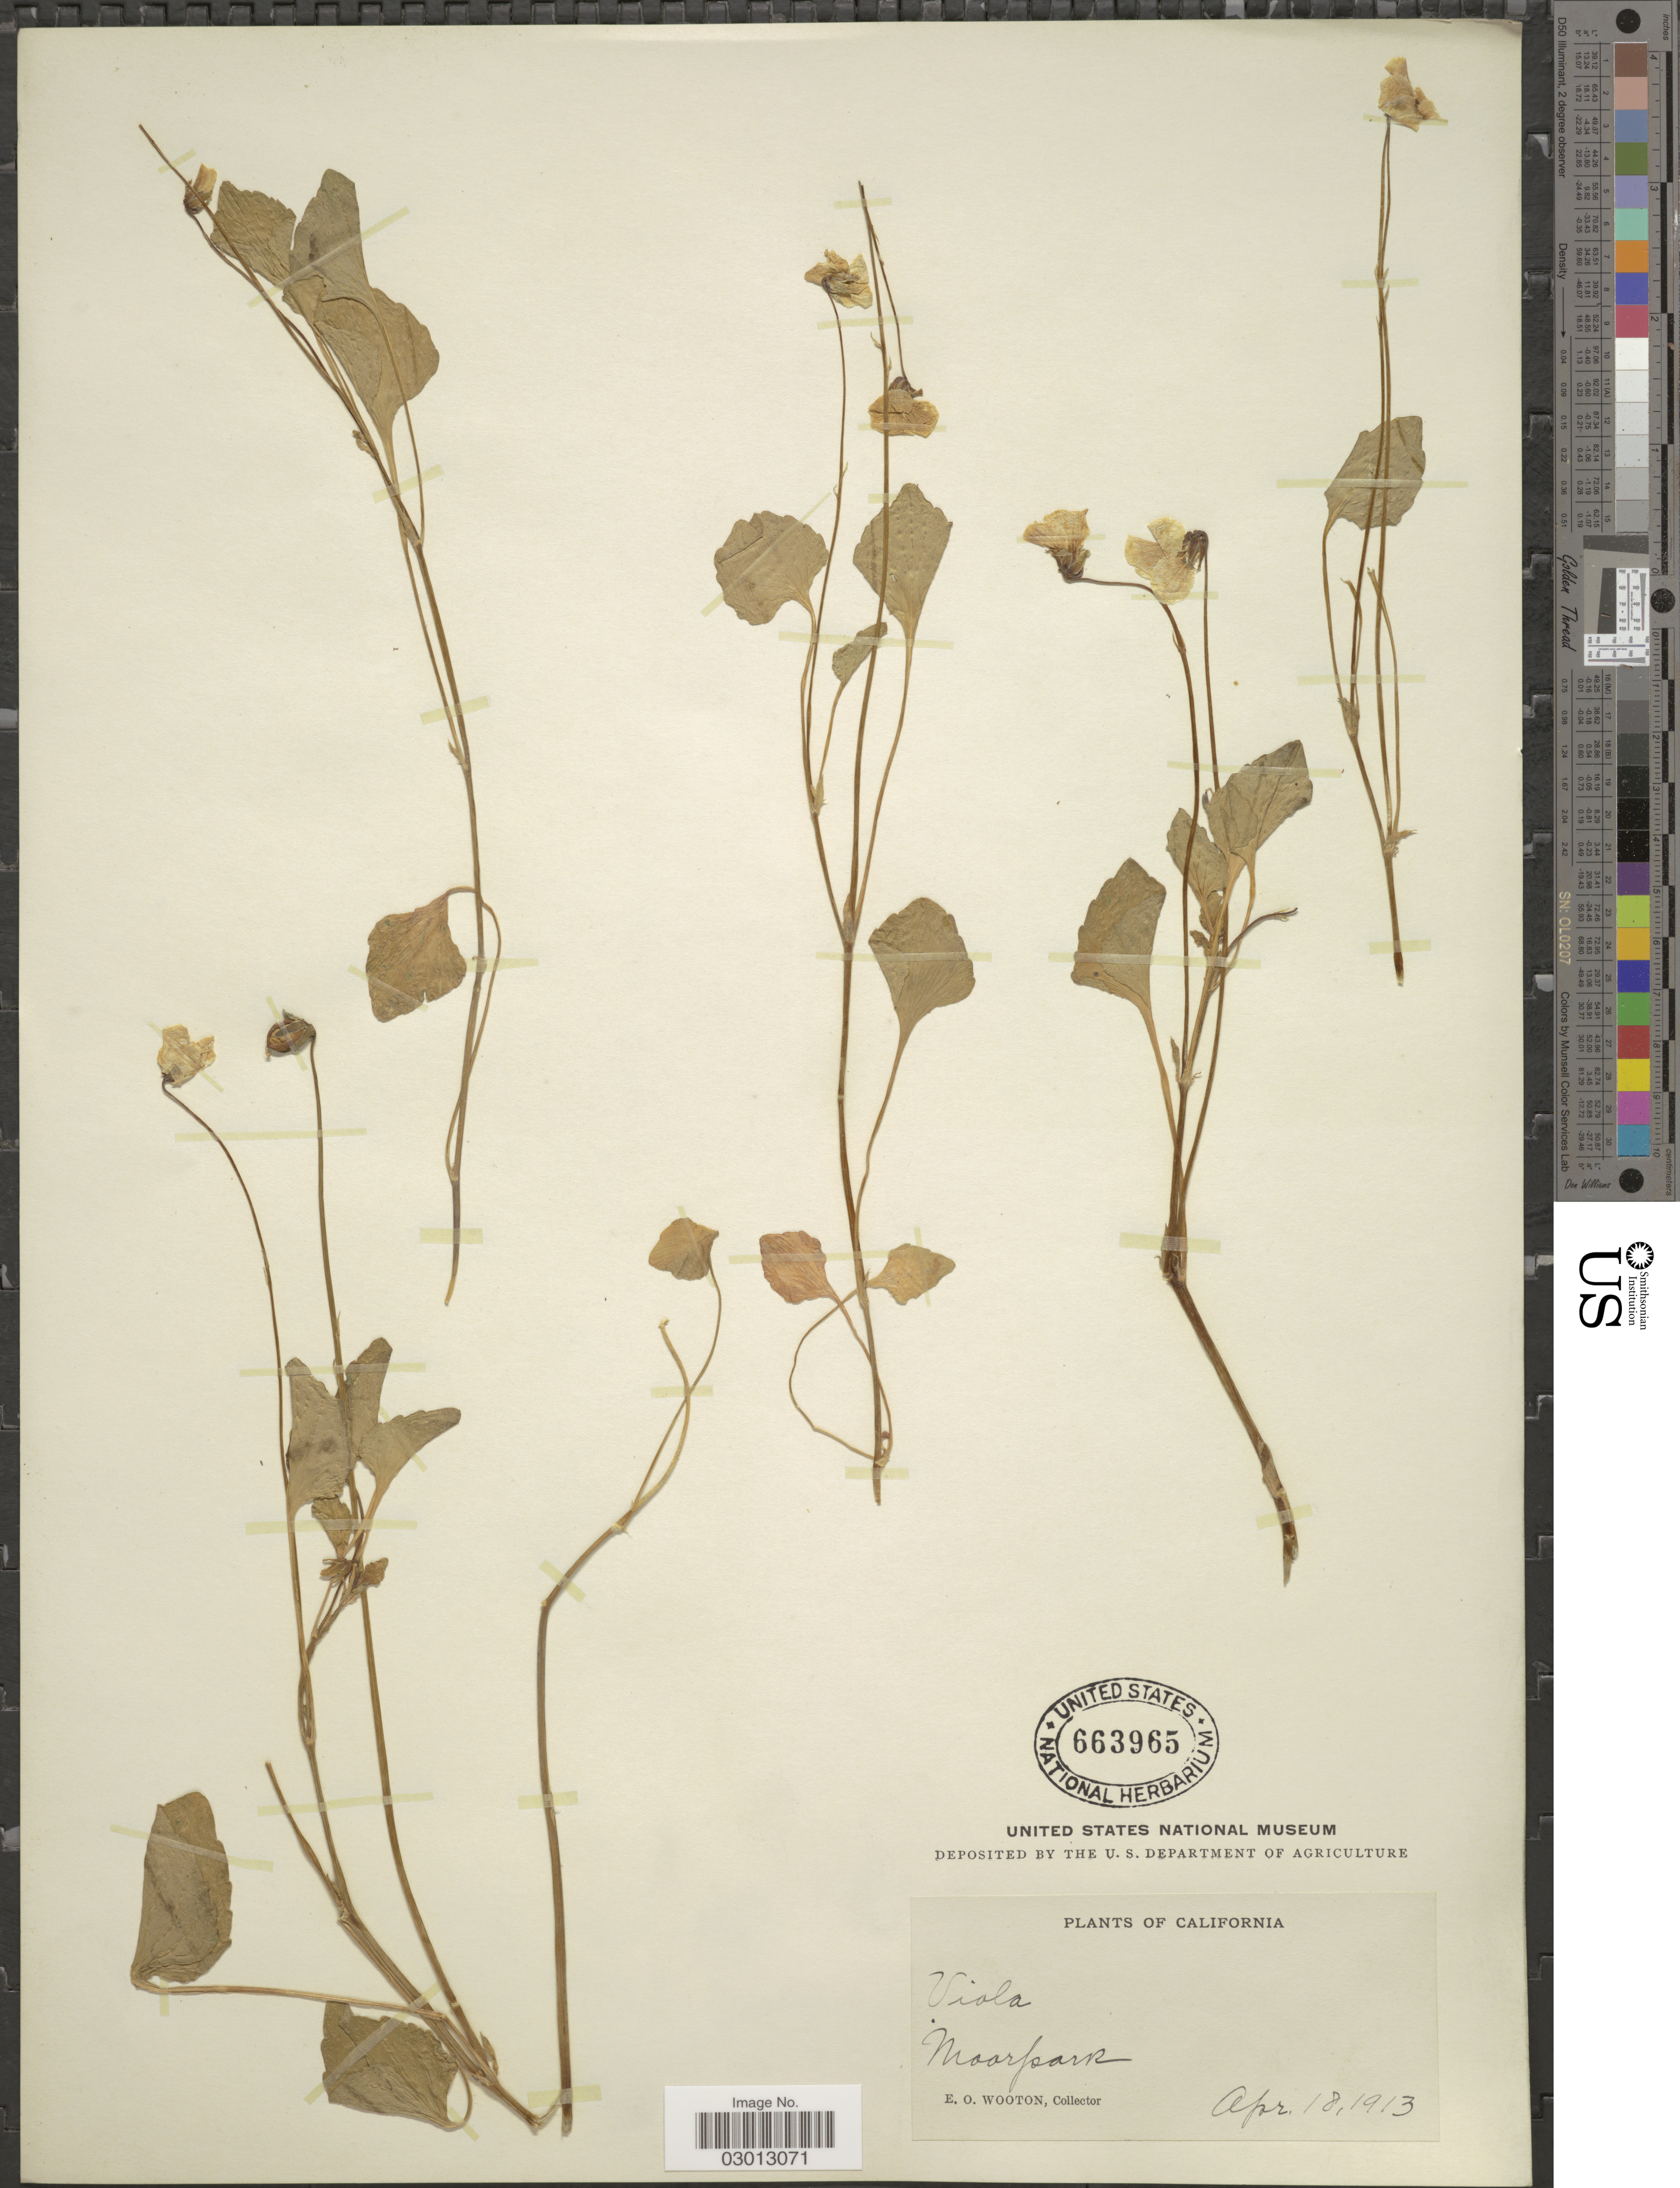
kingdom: Plantae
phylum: Tracheophyta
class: Magnoliopsida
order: Malpighiales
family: Violaceae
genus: Viola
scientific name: Viola pedunculata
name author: Torr. & A. Gray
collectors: E. O. Wooton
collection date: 1913-04-18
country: United States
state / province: California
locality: Moorpark.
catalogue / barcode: US 663965